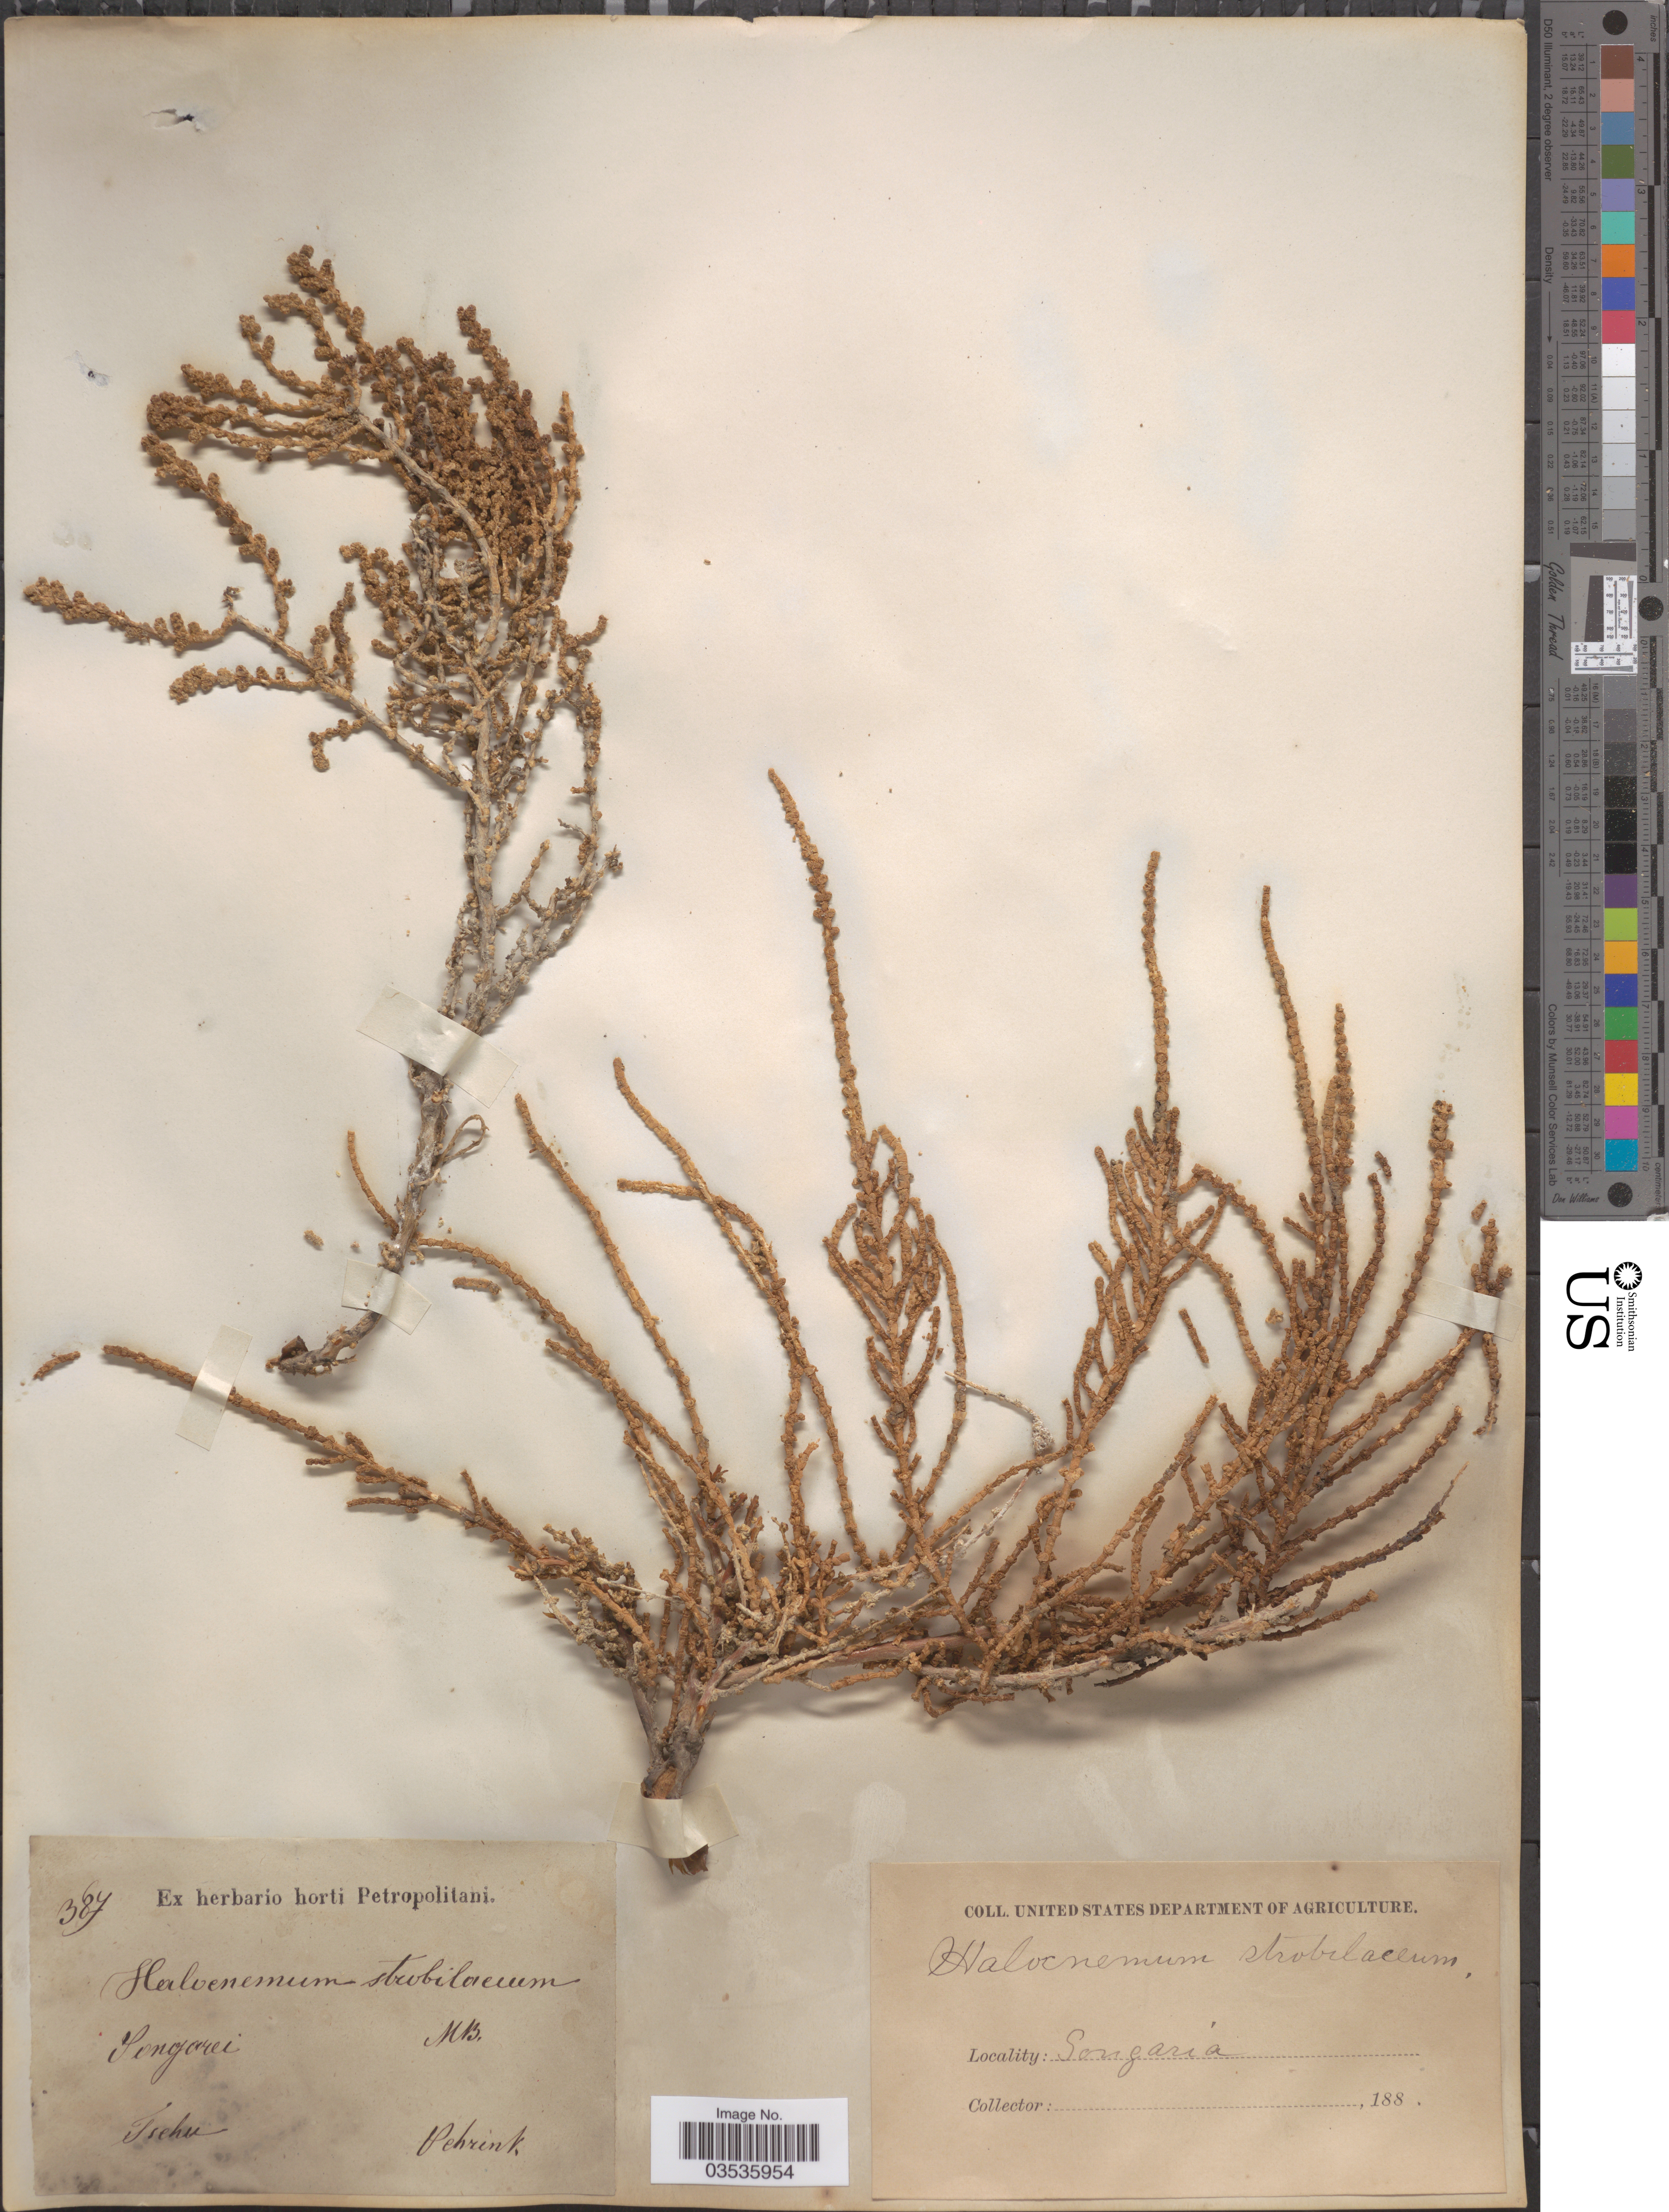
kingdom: Plantae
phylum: Tracheophyta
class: Magnoliopsida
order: Caryophyllales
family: Amaranthaceae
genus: Halocnemum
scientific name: Halocnemum strobilaceum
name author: (Pall.) M. Bieb.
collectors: A.G. Schrenk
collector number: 387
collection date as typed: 188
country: Kazakhstan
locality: Songorei. Tschu. Songaria.